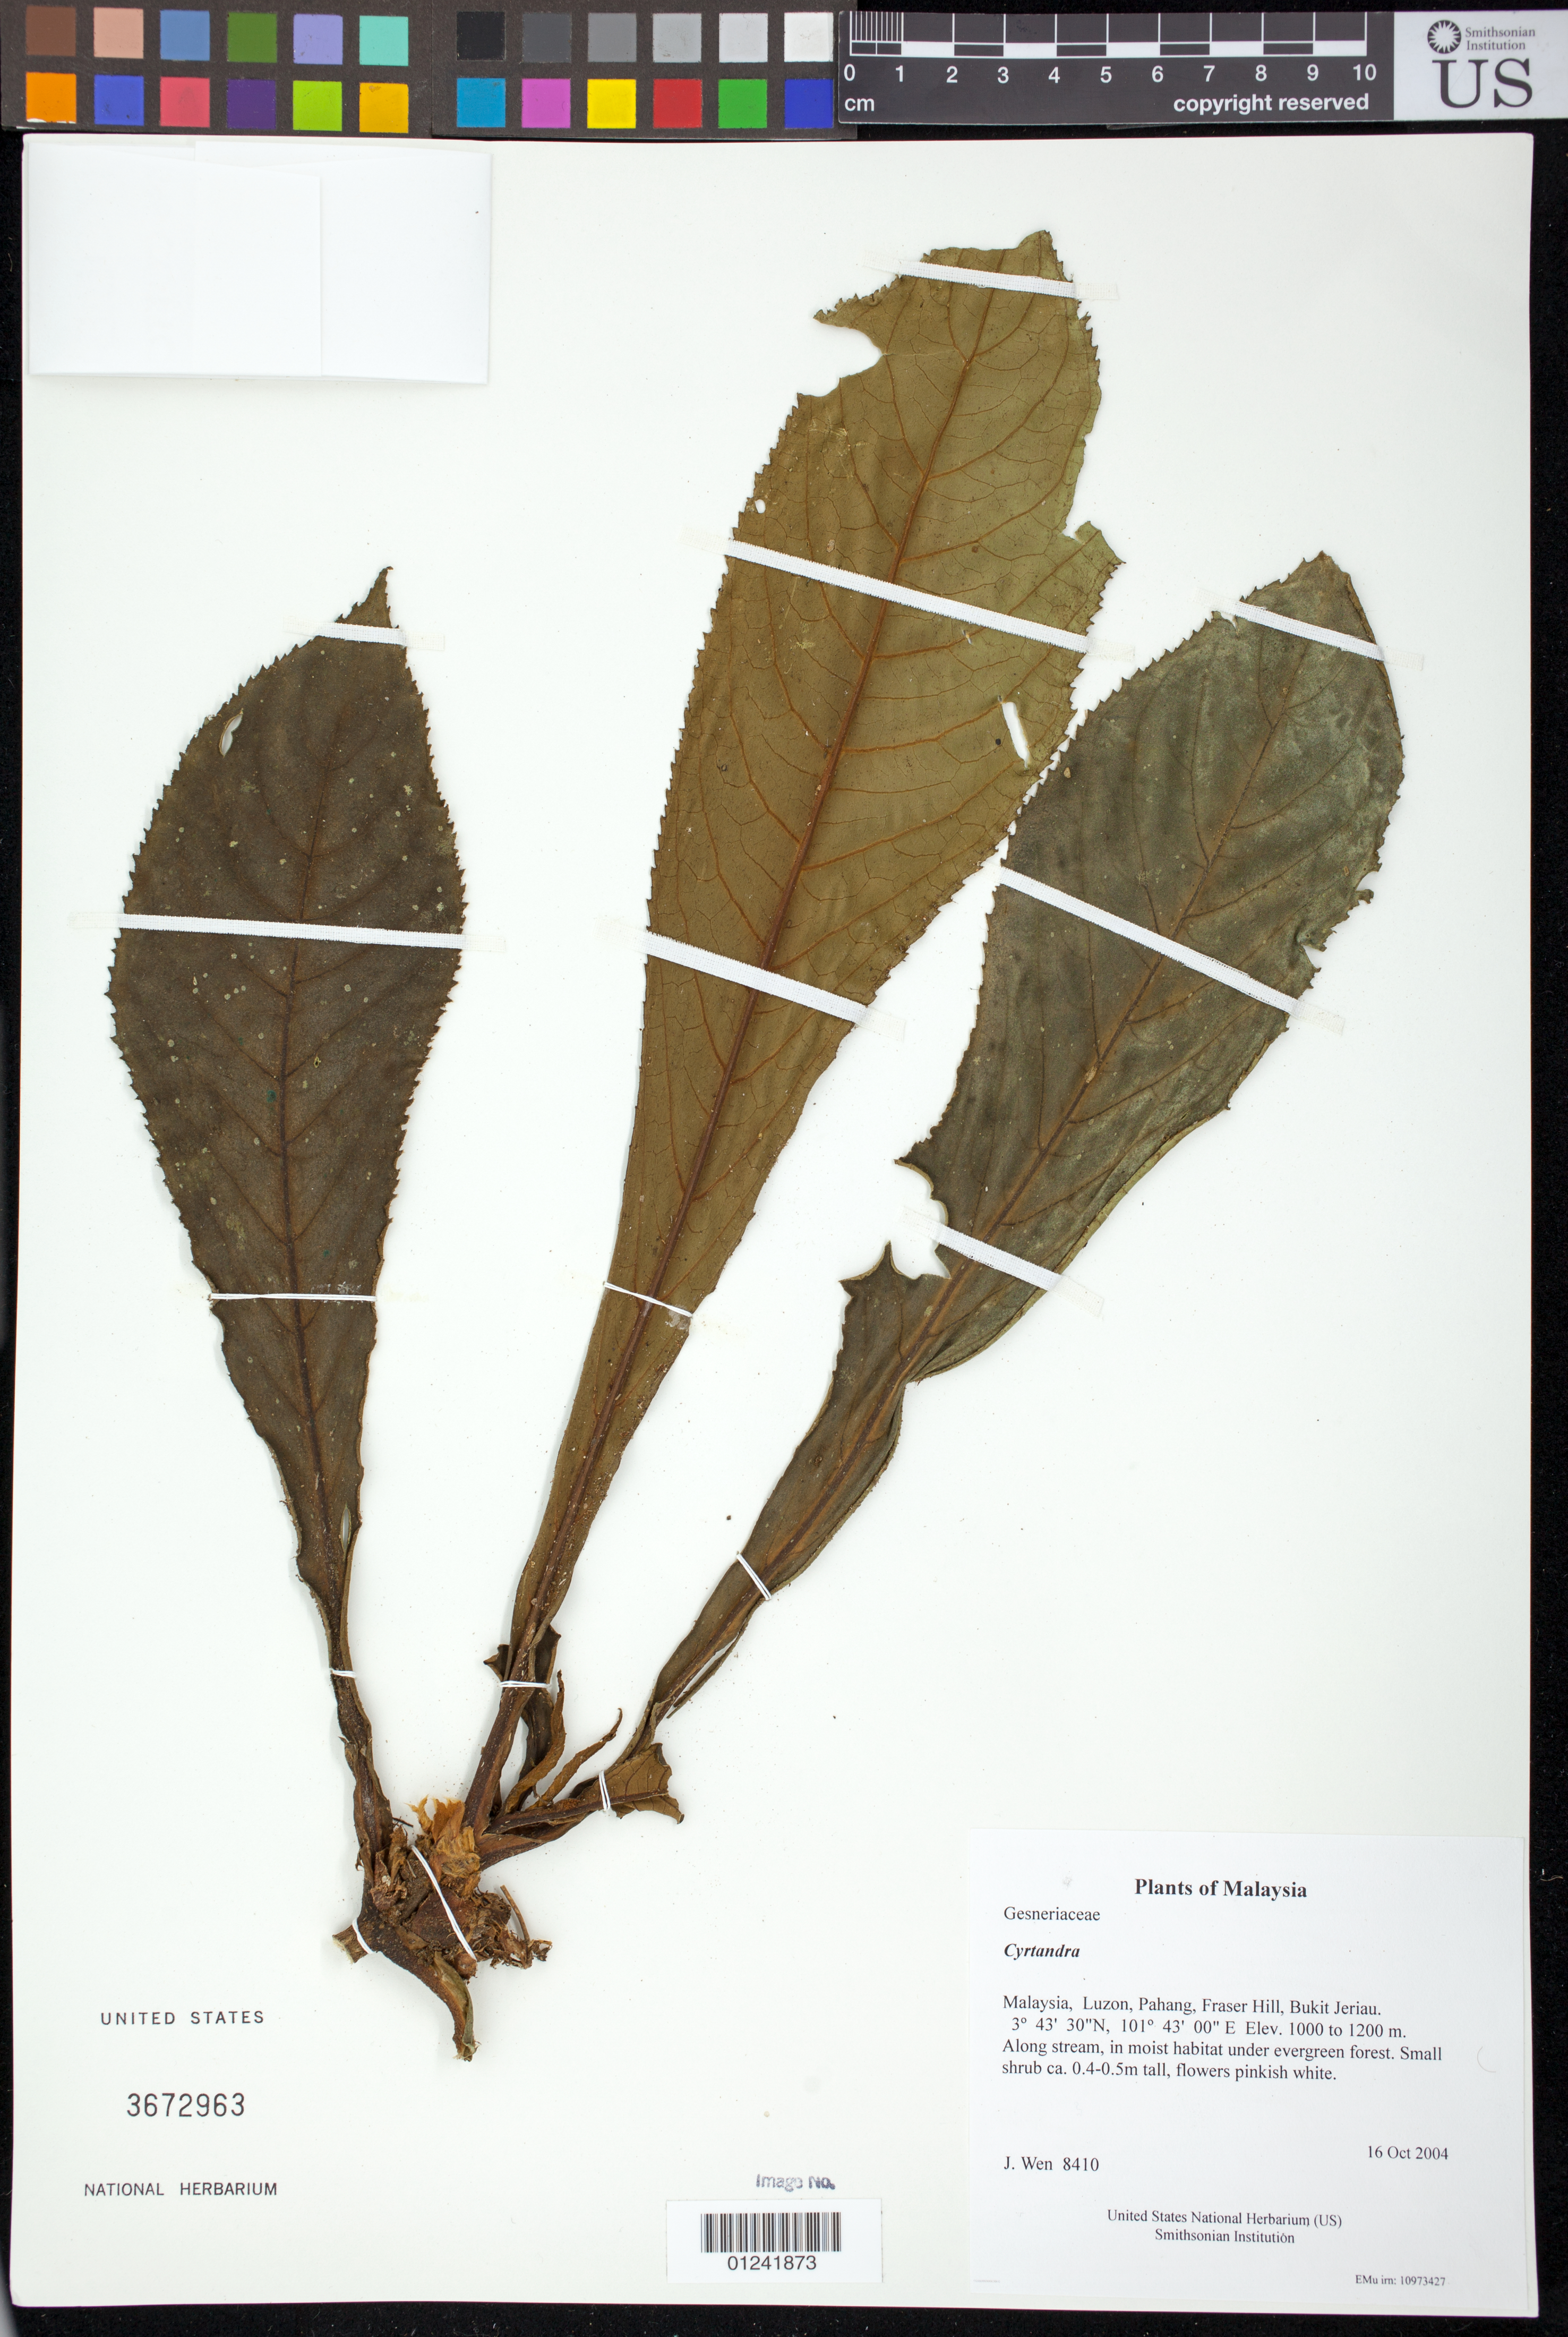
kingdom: Plantae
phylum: Tracheophyta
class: Magnoliopsida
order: Lamiales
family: Gesneriaceae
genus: Cyrtandra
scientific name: Cyrtandra sp.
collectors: J. Wen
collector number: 8410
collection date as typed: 16 Oct 2004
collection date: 2004-10-16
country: Malaysia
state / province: Pahang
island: Luzon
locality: Fraser Hill, Bukit Jeriau.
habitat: Along stream, in moist habitat under evergreen forest.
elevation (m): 1000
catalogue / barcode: US 3672963